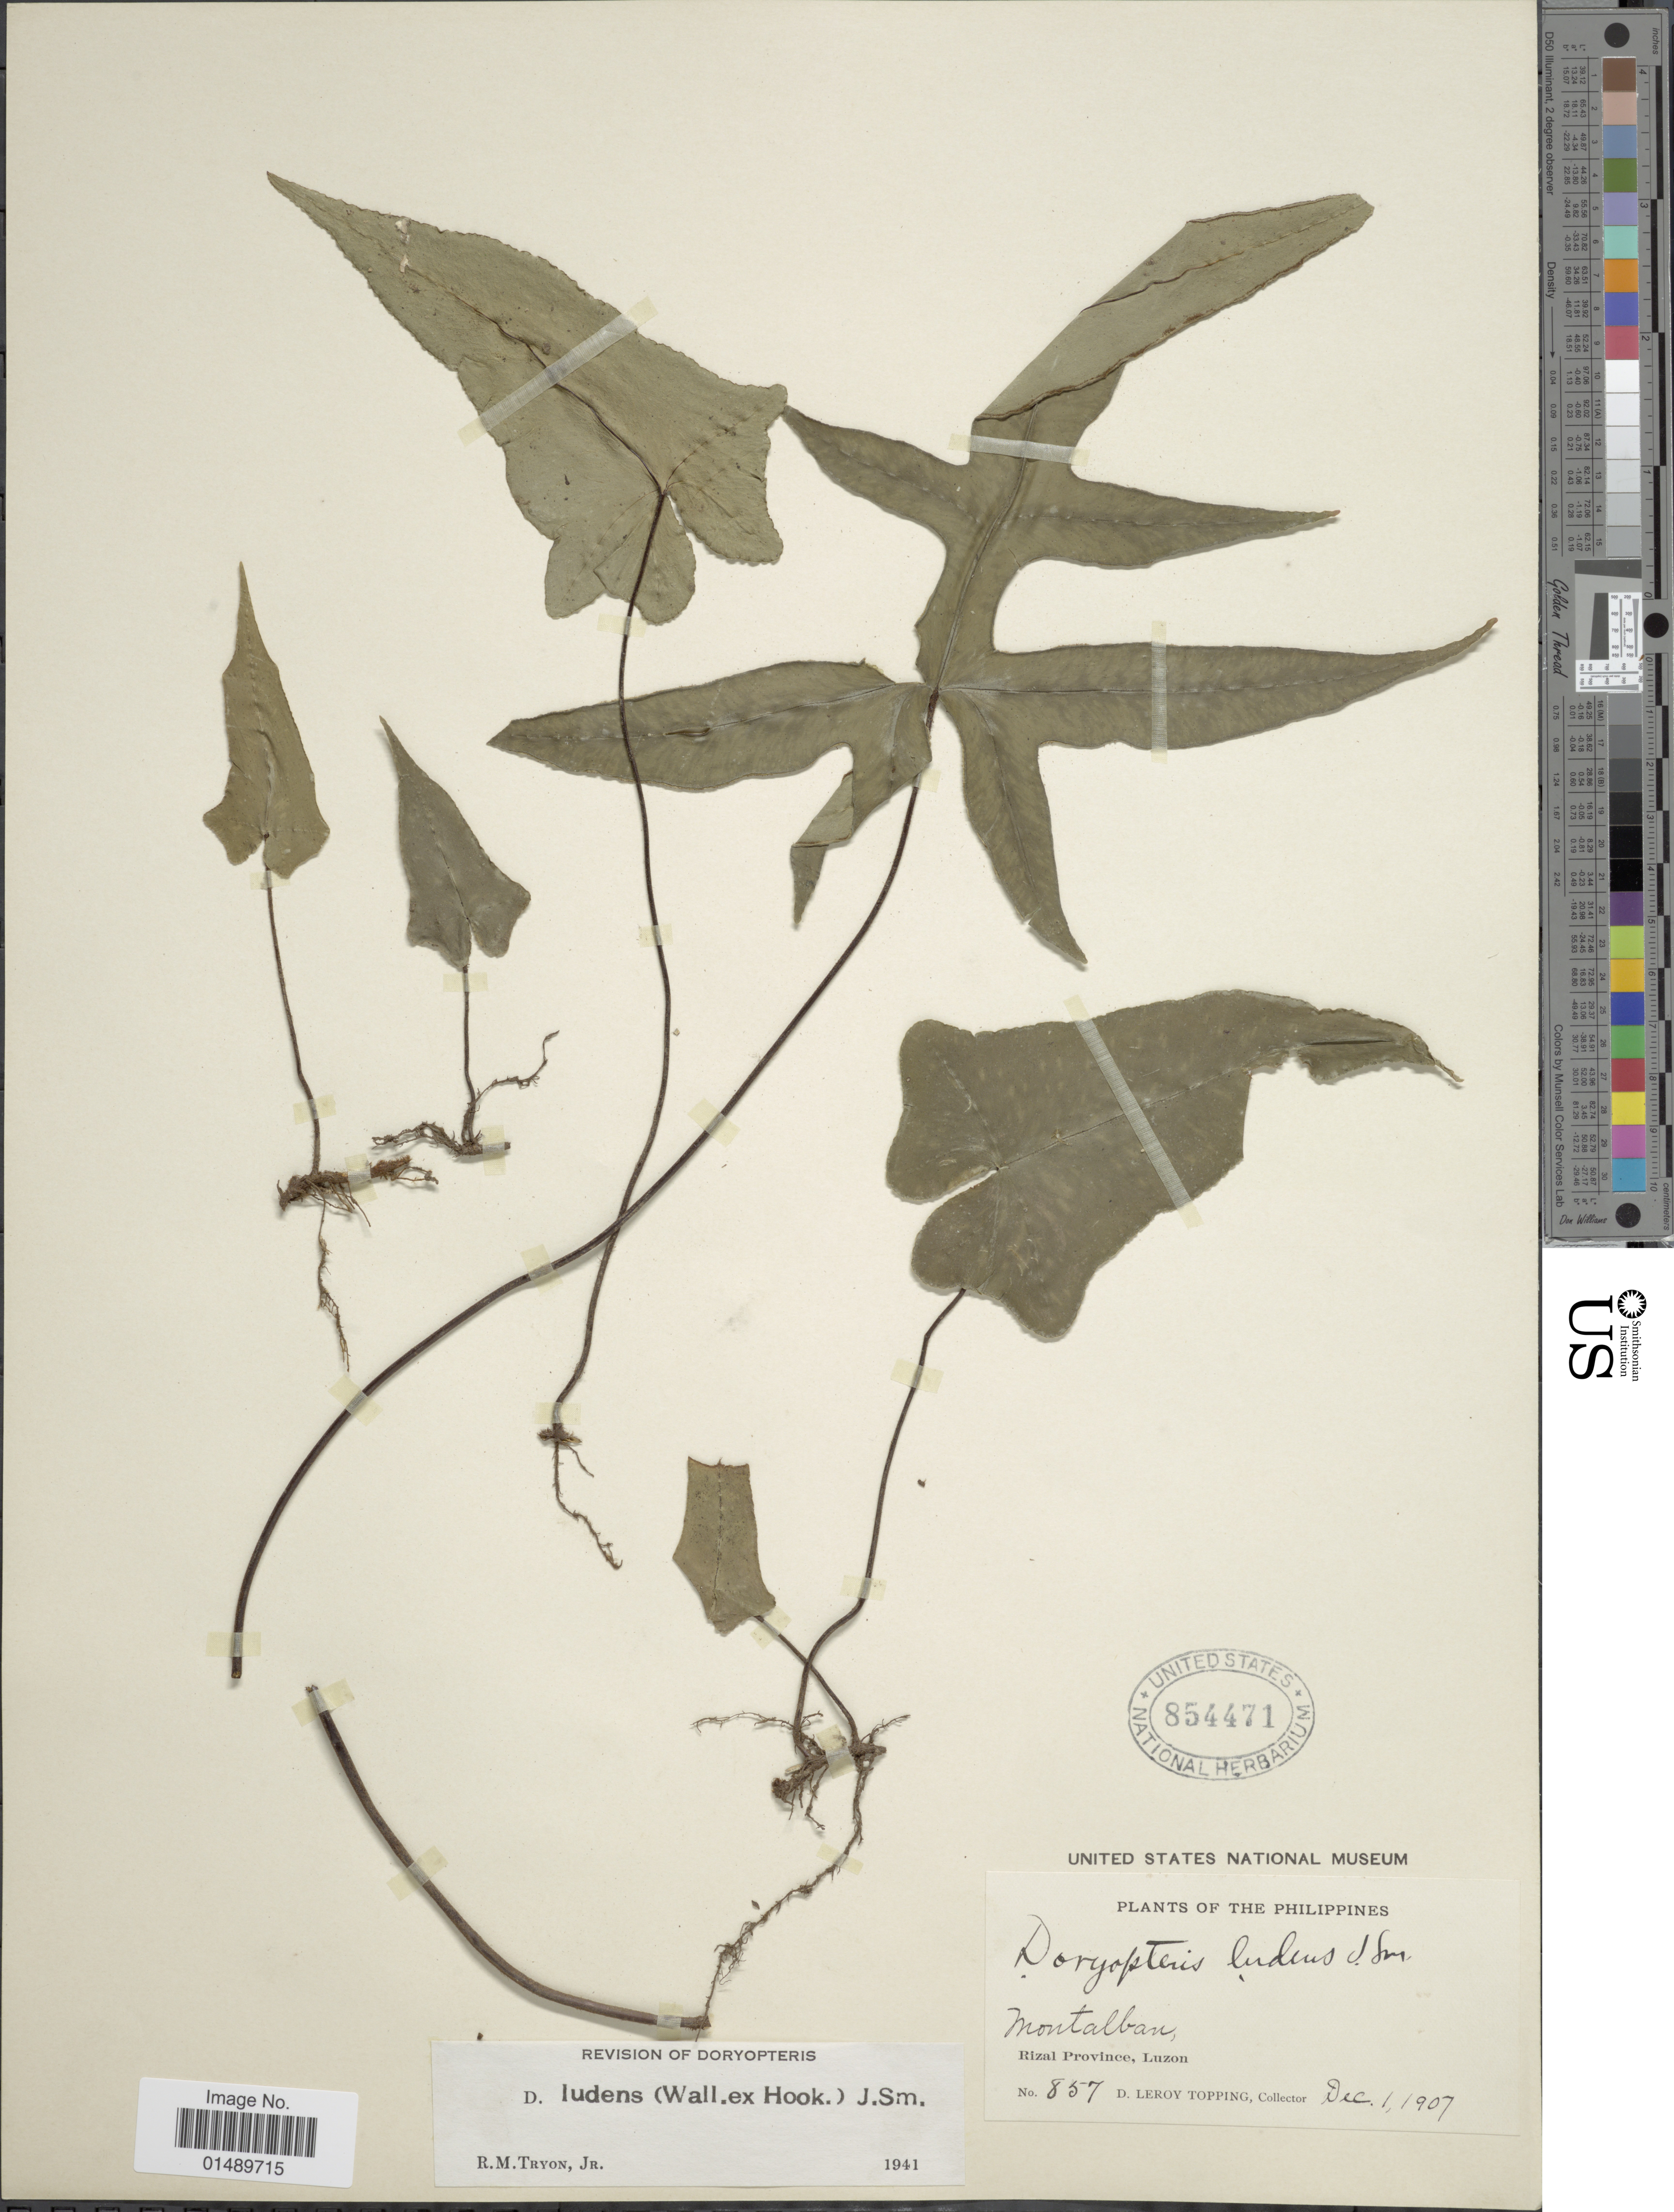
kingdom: Plantae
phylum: Tracheophyta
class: Polypodiopsida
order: Polypodiales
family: Pteridaceae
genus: Calciphilopteris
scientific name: Calciphilopteris ludens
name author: (Wall. ex Hook.) Yesilyurt & H. Schneid.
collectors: D. L. Topping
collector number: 857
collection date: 1907-12-01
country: Philippines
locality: Philippines, Rizal Province, Luzon Montalban.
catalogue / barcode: US 854471